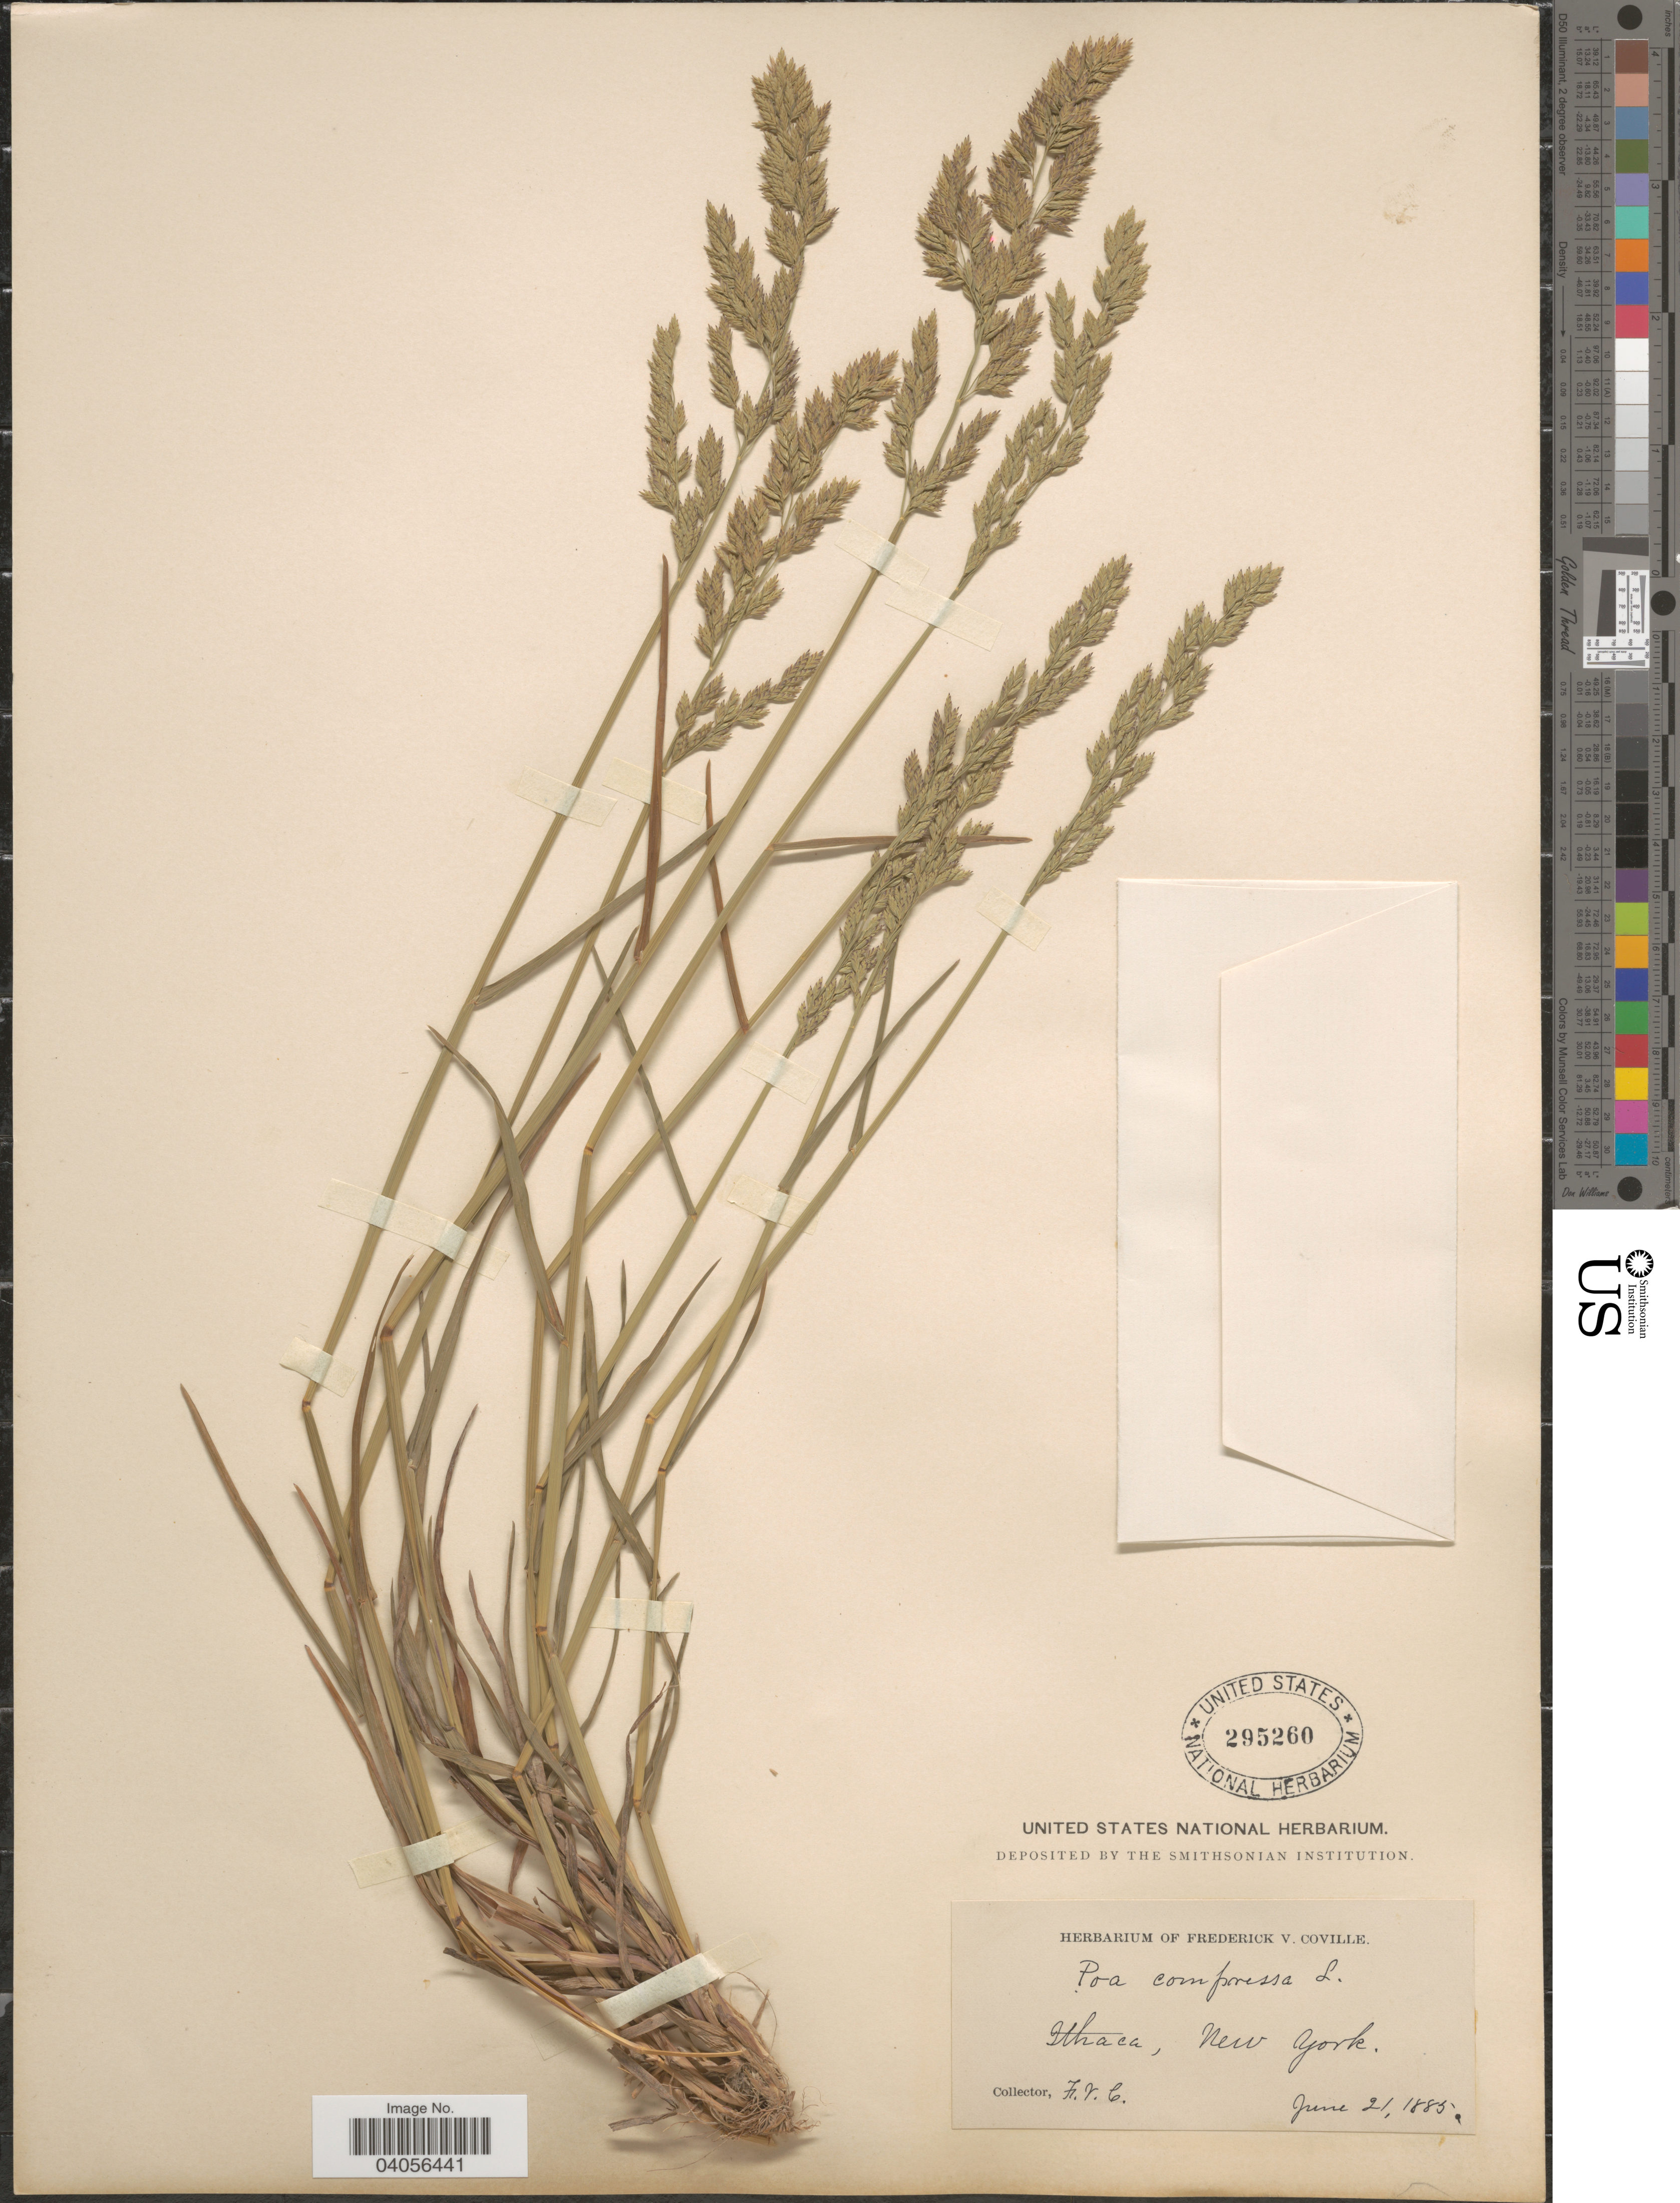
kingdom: Plantae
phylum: Tracheophyta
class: Liliopsida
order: Poales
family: Poaceae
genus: Poa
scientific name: Poa compressa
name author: L.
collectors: F. V. Coville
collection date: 1885-06-21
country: United States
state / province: New York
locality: Ithaca.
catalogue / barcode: US 295260